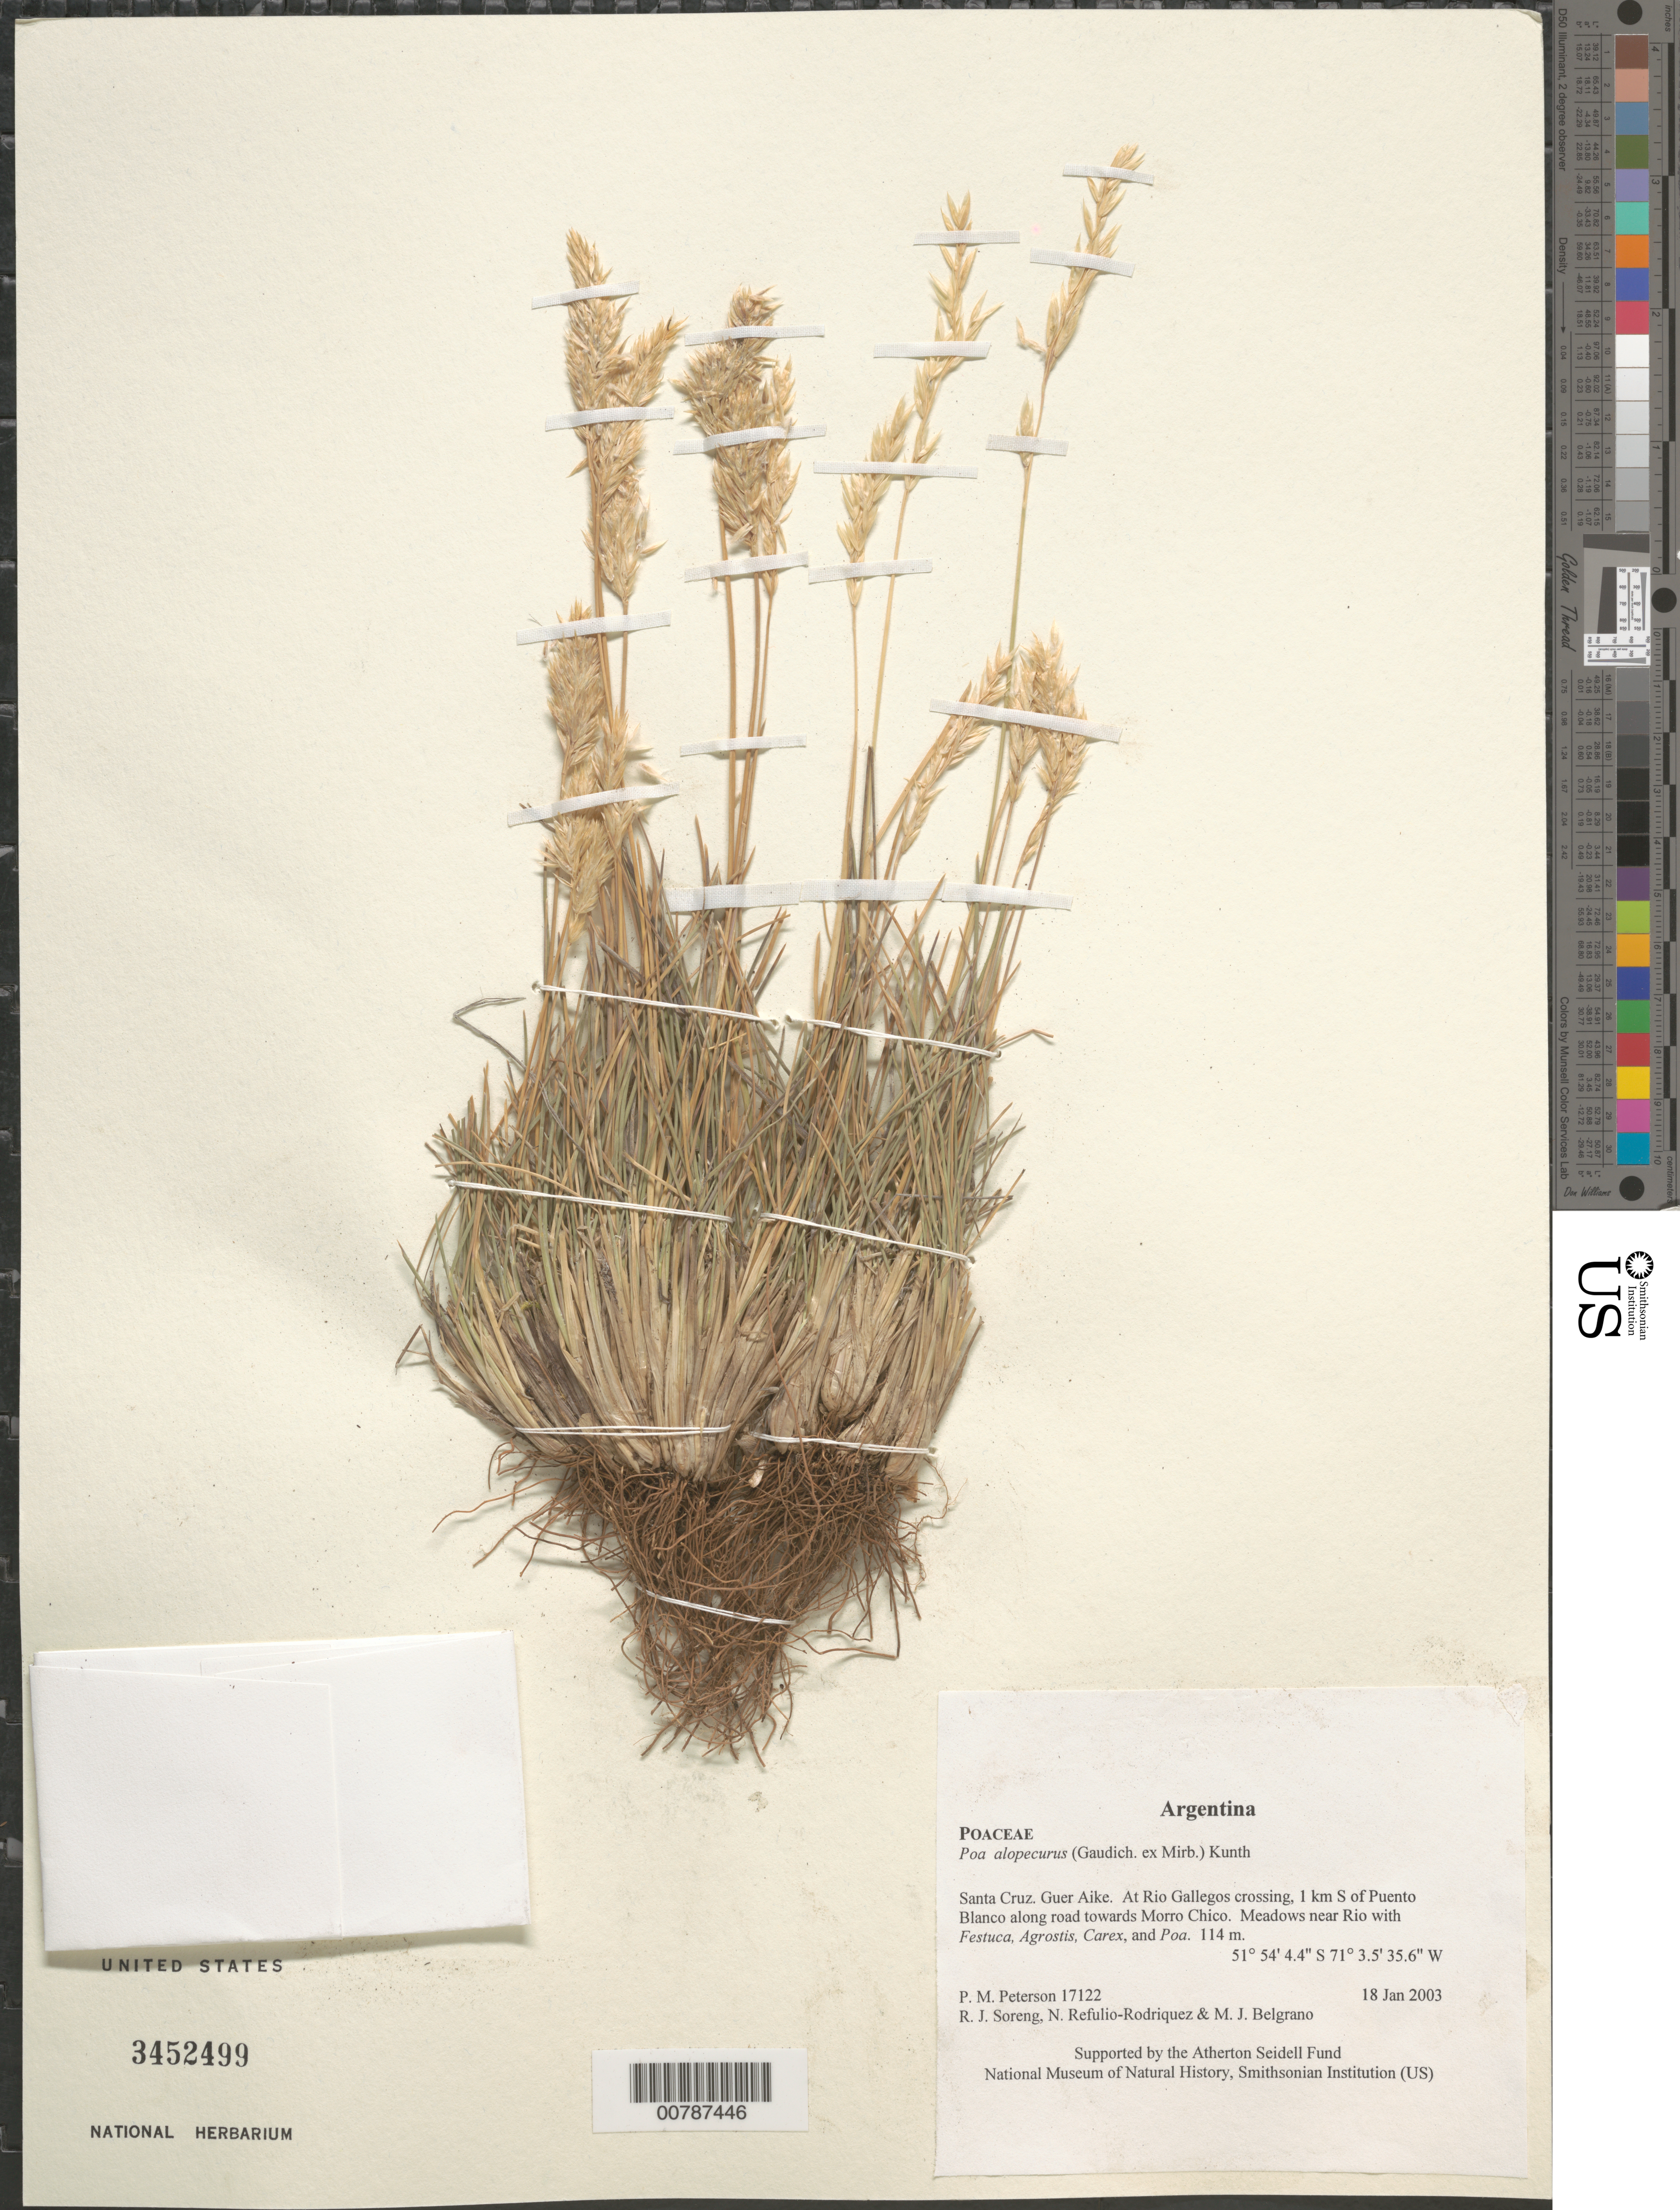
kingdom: Plantae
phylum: Tracheophyta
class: Liliopsida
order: Poales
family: Poaceae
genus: Poa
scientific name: Poa alopecurus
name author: (Gaudich. ex Mirb.) Kunth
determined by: Soreng, Robert J., Research Associate (BOT), Smithsonian Institution - National Museum of Natural History (UNITED STATES)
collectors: P. M. Peterson, R. J. Soreng, N. Refulio-Rodríguez & M. Belgrano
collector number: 17122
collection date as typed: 18 Jan 2003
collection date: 2003-01-18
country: Argentina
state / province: Santa Cruz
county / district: Guer Aike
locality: At Rio Gallegos crossing, 1 km S of Puento Blanco along road towards Morro Chico. Meadows near Rio with Festuca, Agrostis, Carex, and Poa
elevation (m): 114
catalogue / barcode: US 3452499